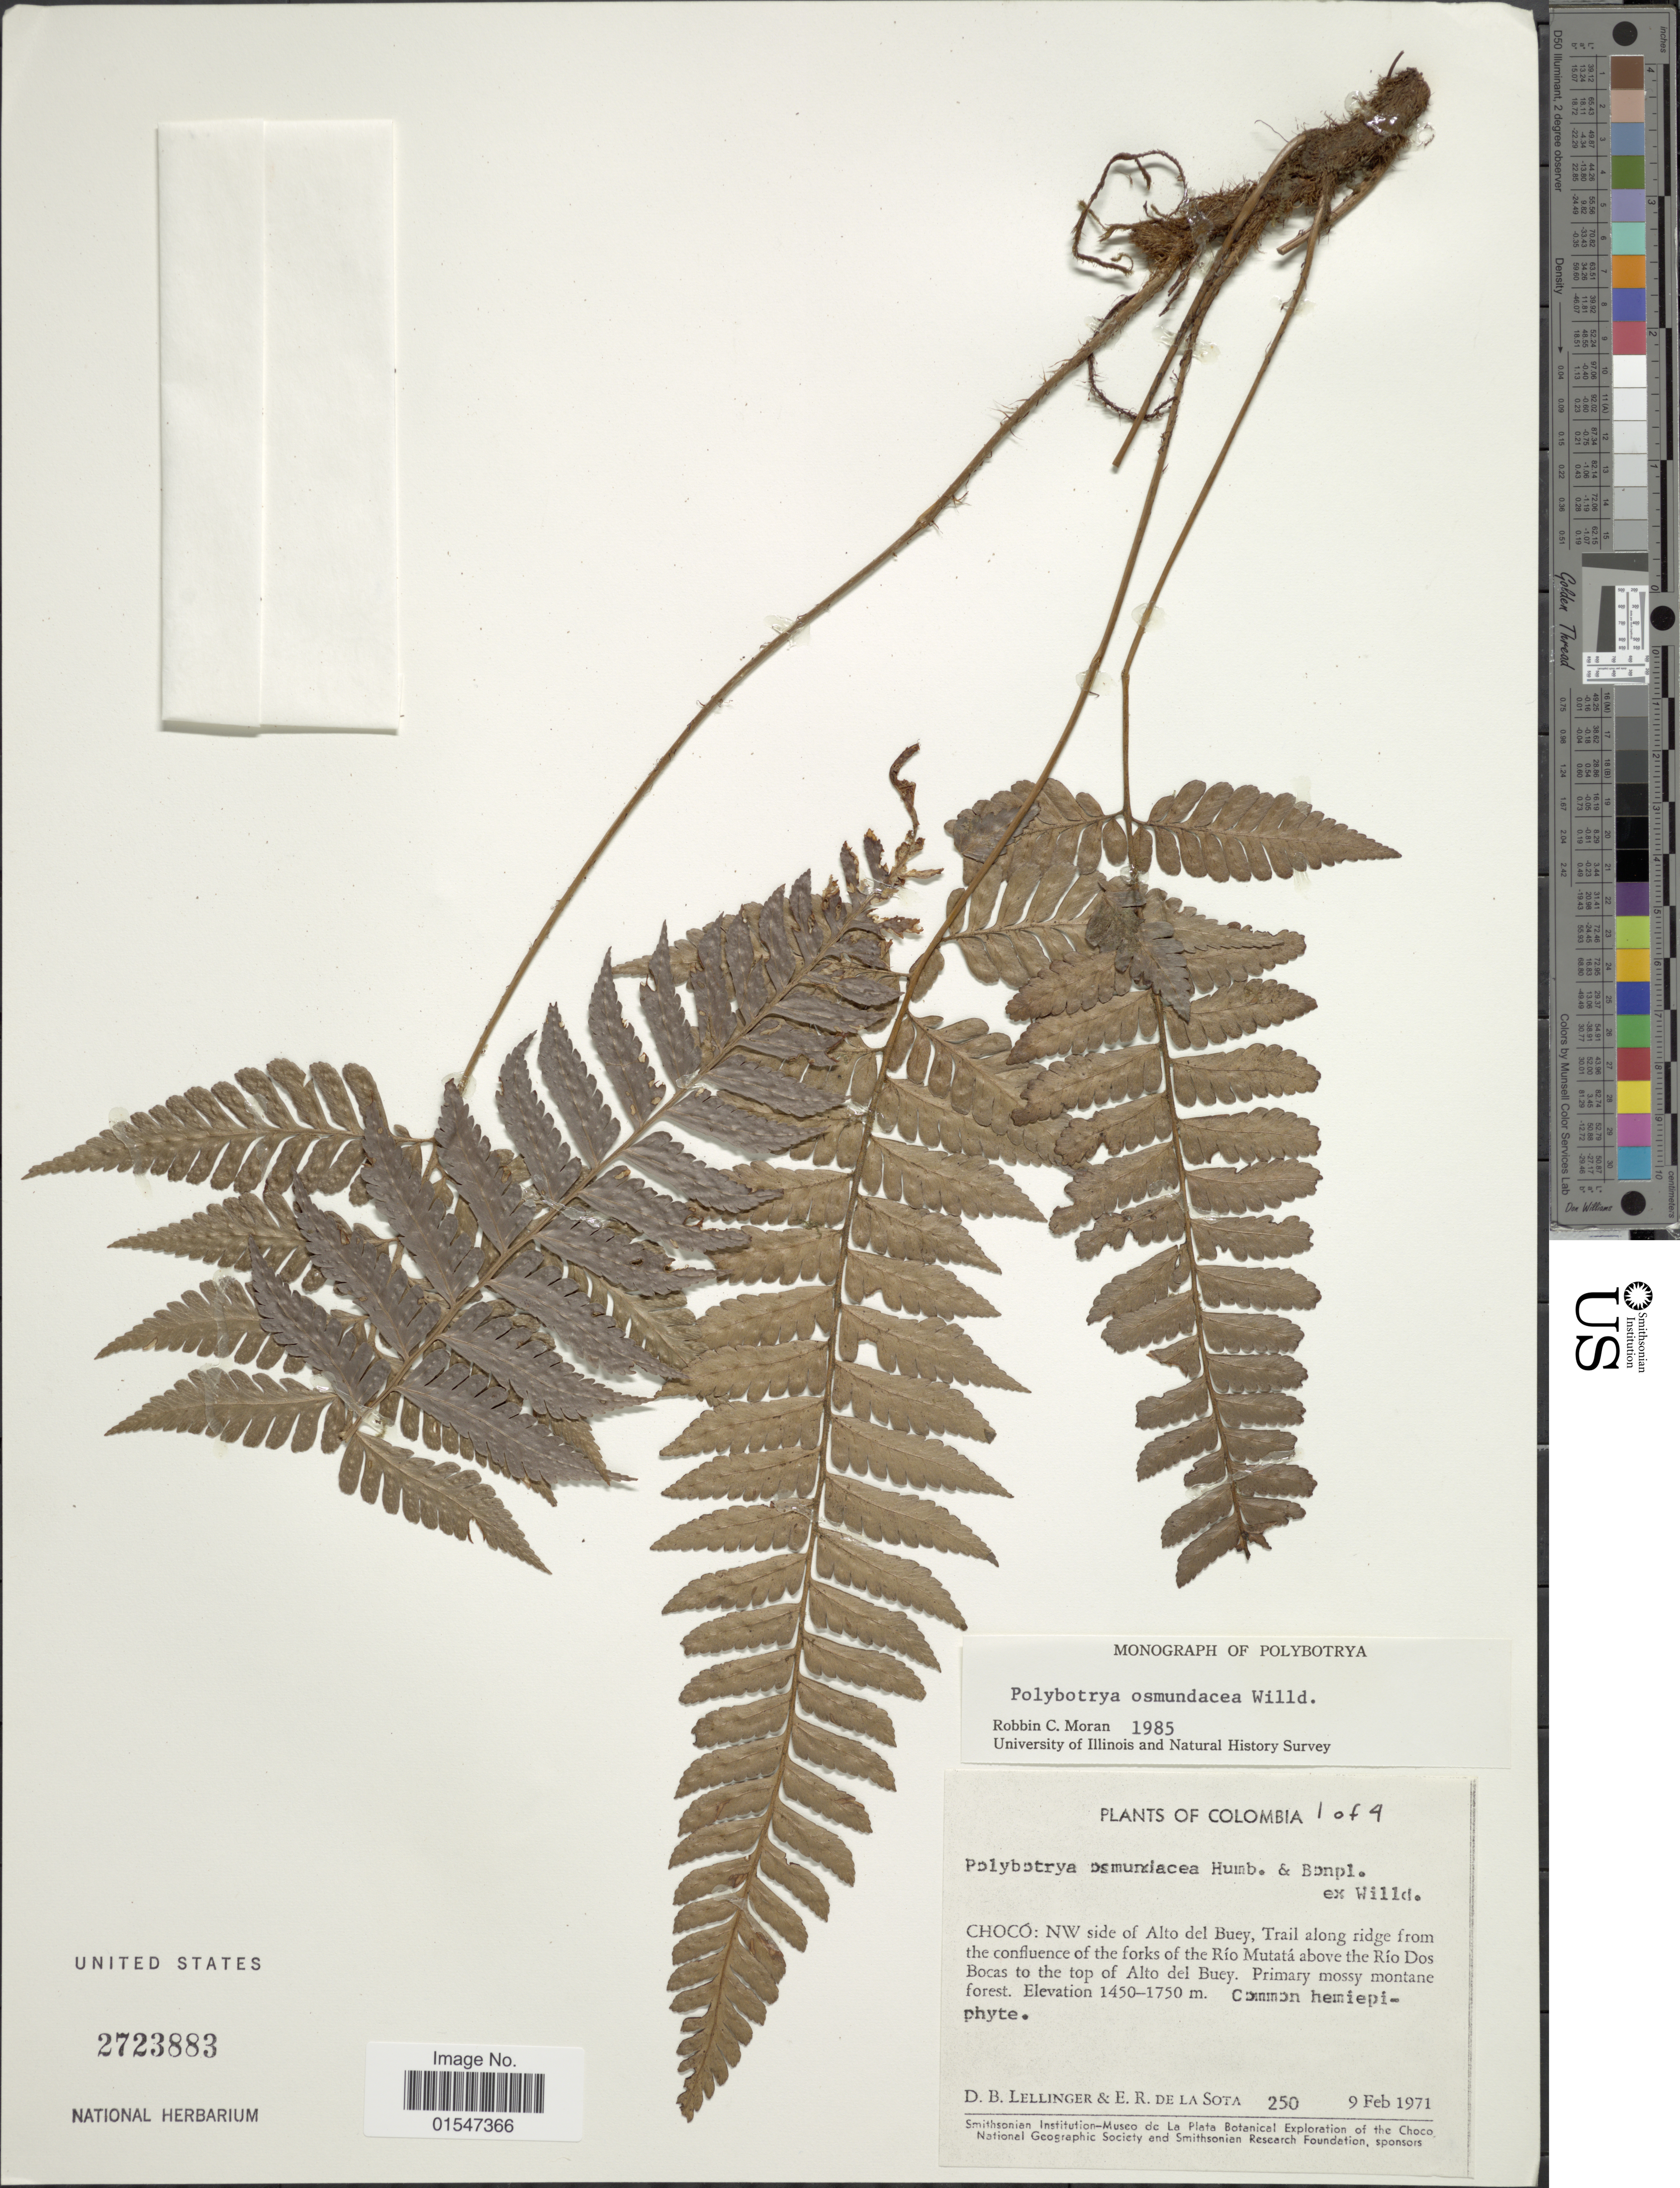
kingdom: Plantae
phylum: Tracheophyta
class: Polypodiopsida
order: Polypodiales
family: Dryopteridaceae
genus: Polybotrya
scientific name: Polybotrya osmundacea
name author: Humb. & Bonpl. ex Willd.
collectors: D. B. Lellinger & E. R. de la Sota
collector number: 250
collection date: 1971-02-09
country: Colombia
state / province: Chocó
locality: NW side of Alto del Buey, Trail along ridge from the confluence of the forks of the Río Mutatá above the Río Dos Bocas to the top of Alto del Buey.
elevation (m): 1450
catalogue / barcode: US 2723883